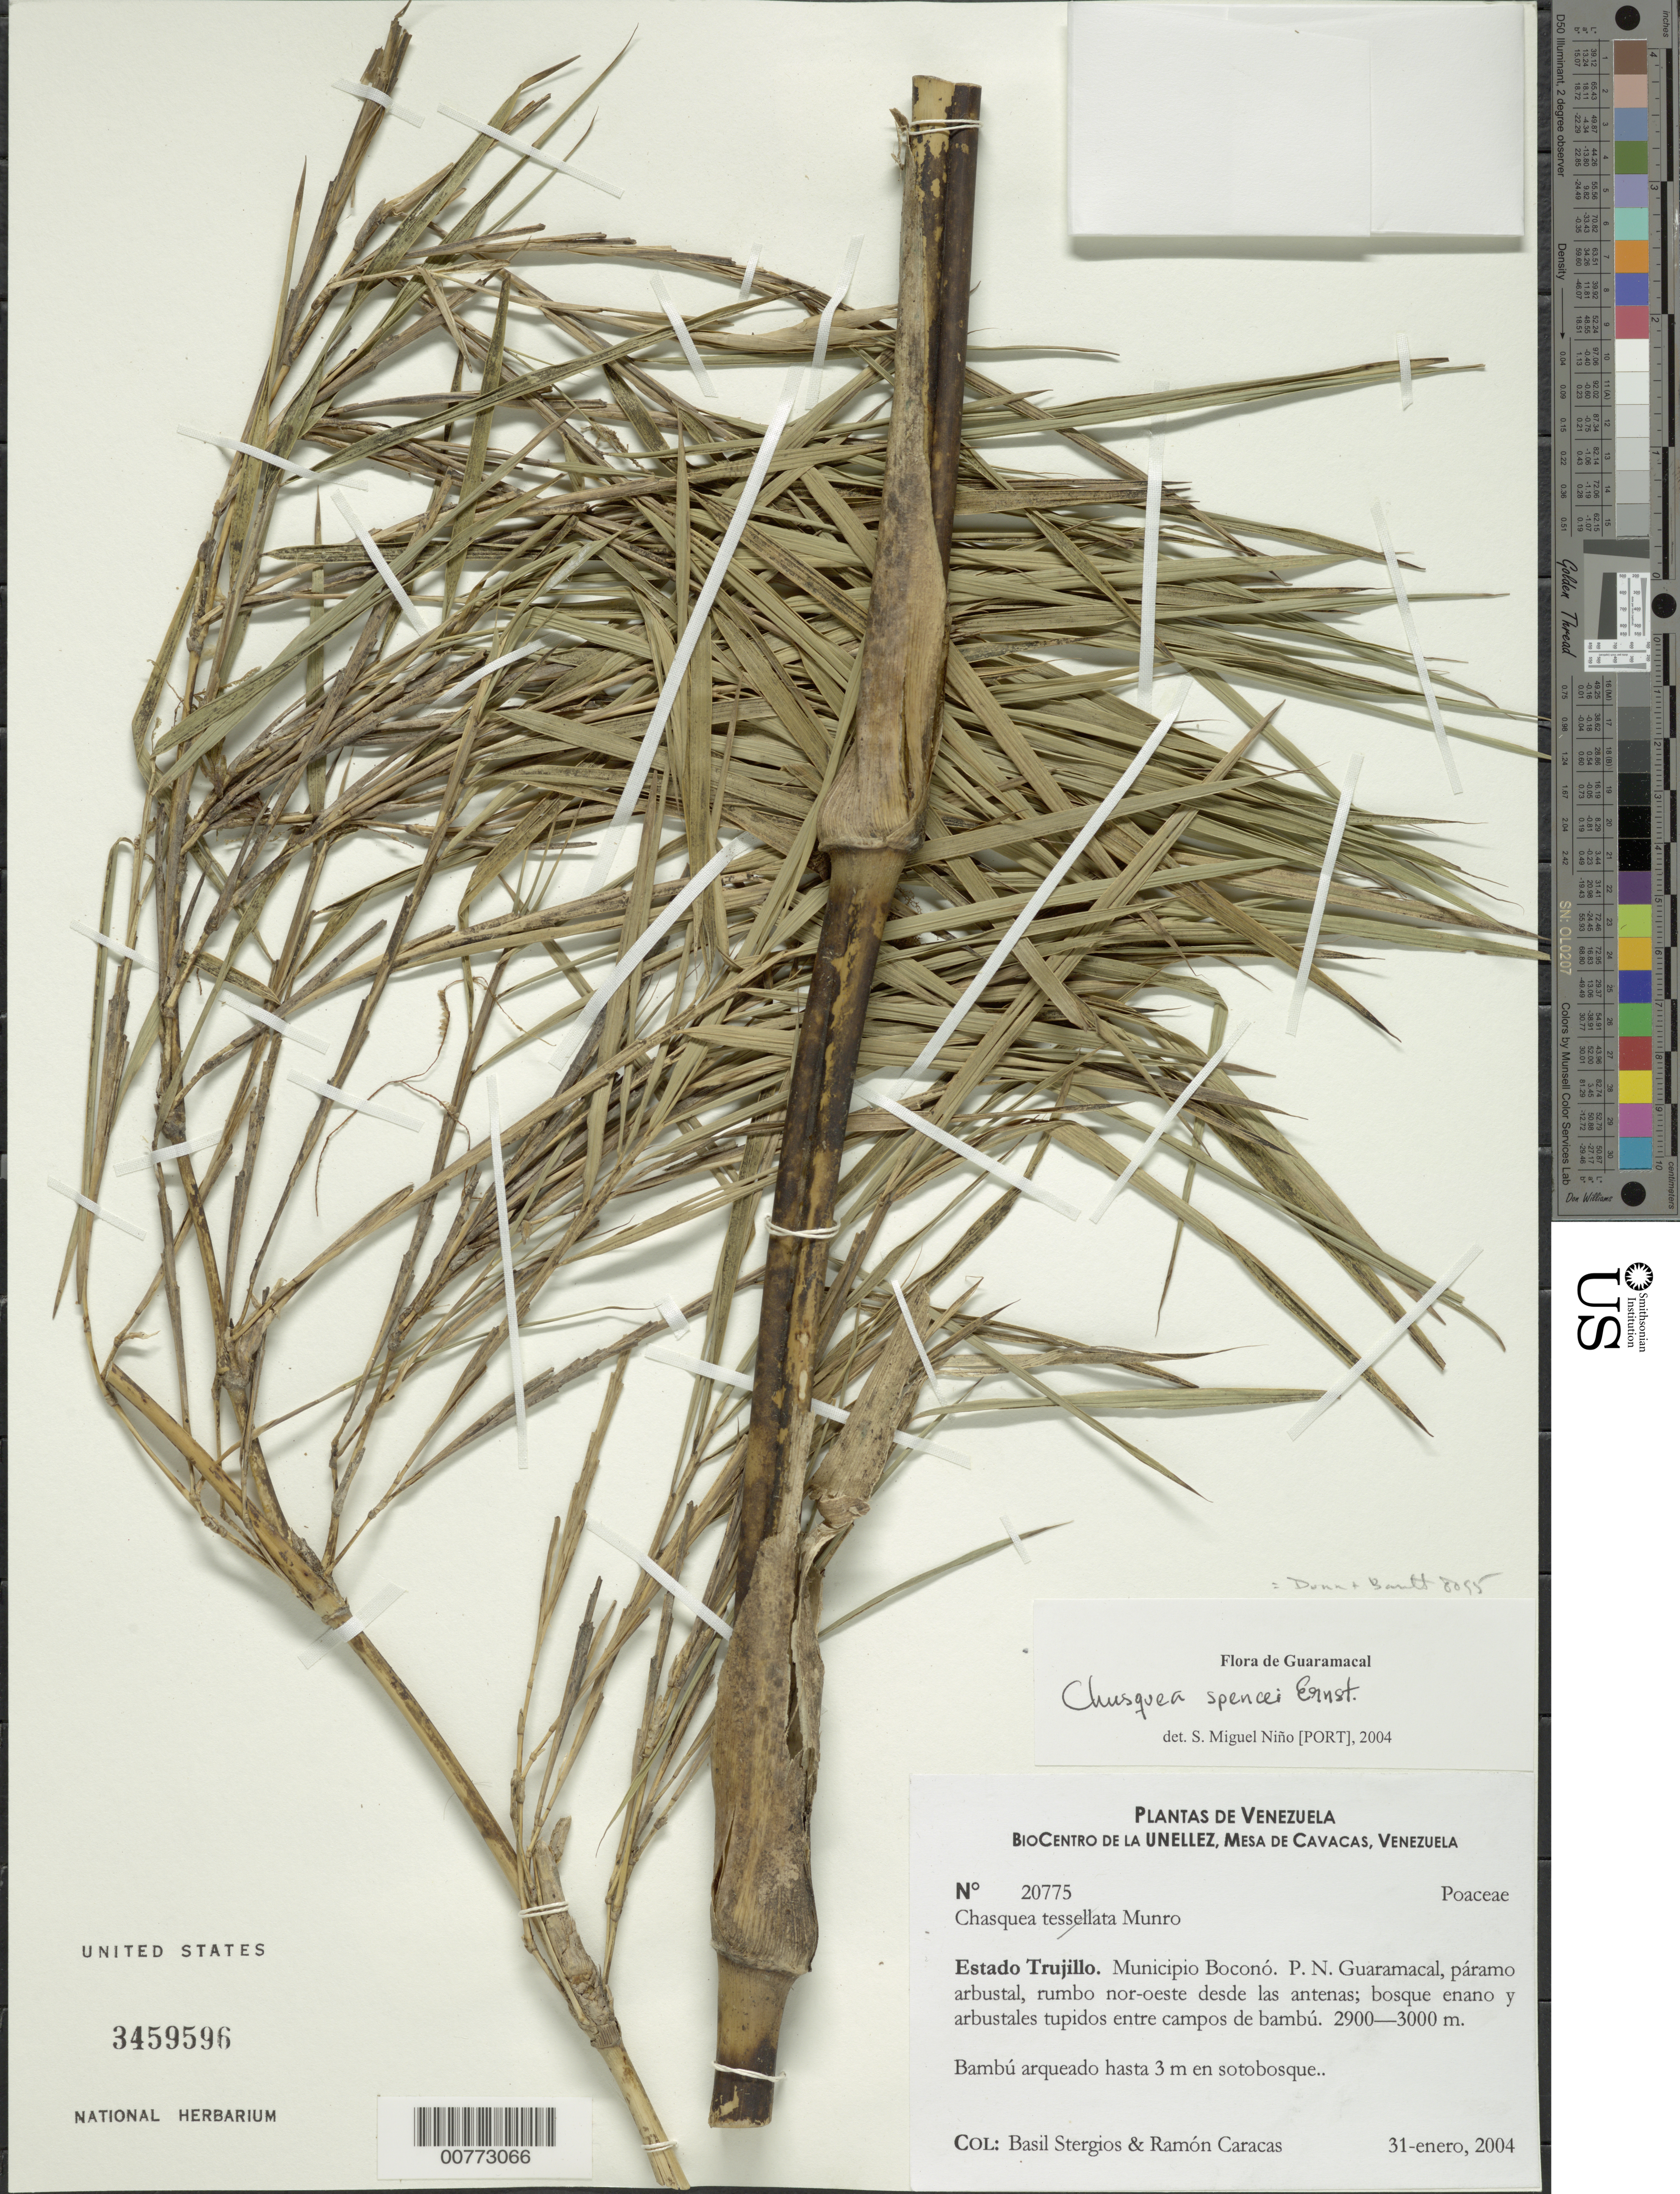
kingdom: Plantae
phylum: Tracheophyta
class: Liliopsida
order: Poales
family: Poaceae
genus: Chusquea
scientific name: Chusquea spencei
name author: Ernst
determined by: Niño, S. M., (PORT), BioCentro-UNELLEZ (VENEZUELA)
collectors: B. G. Stergios & R. Caracas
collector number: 20775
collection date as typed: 31 Jan 2004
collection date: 2004-01-31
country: Venezuela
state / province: Trujillo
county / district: Boconó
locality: Parque Nacional Guaramacal, rumbo NE desde las antenas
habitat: Páramo arbustal. Bosque enano y arbustales tupidos entre campos de bambú.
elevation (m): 2900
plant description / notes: MY, PORT, US, VEN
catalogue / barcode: US 3459596